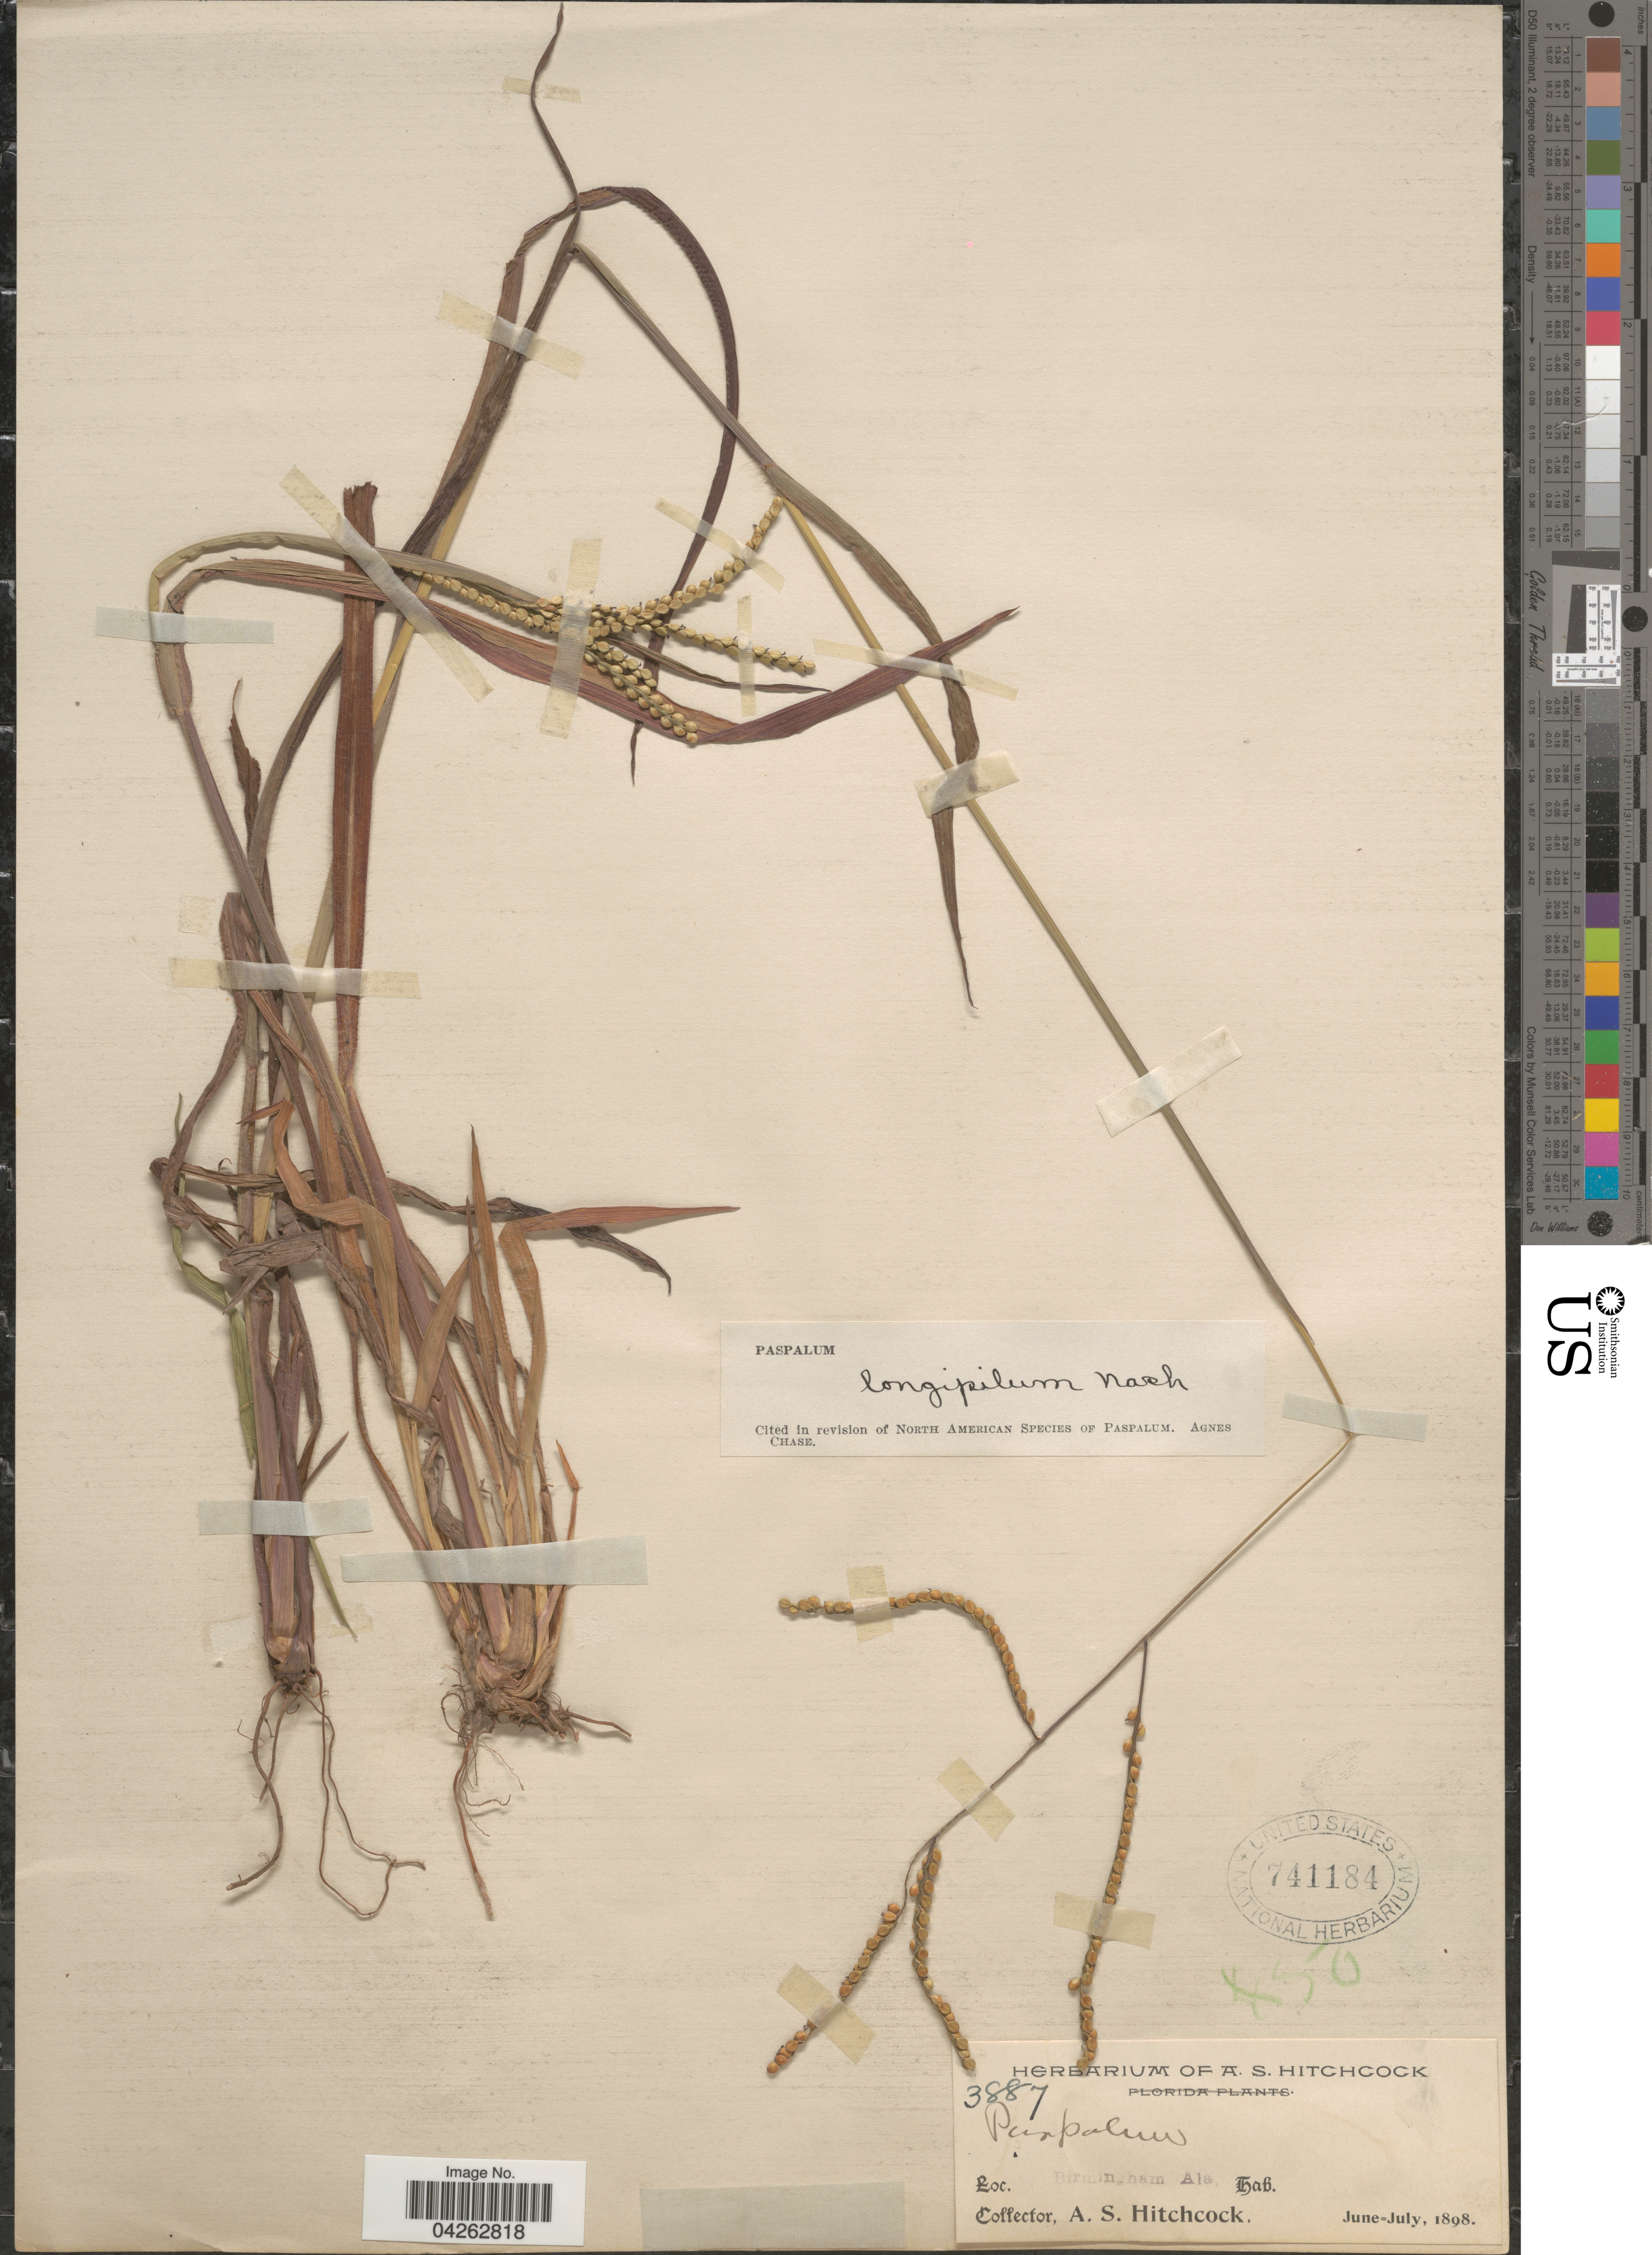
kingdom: Plantae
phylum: Tracheophyta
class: Liliopsida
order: Poales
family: Poaceae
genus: Paspalum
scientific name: Paspalum longipilum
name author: Nash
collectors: A. S. Hitchcock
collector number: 3887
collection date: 1898-06/1898-07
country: United States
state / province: Alabama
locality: Birmingham.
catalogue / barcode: US 741184